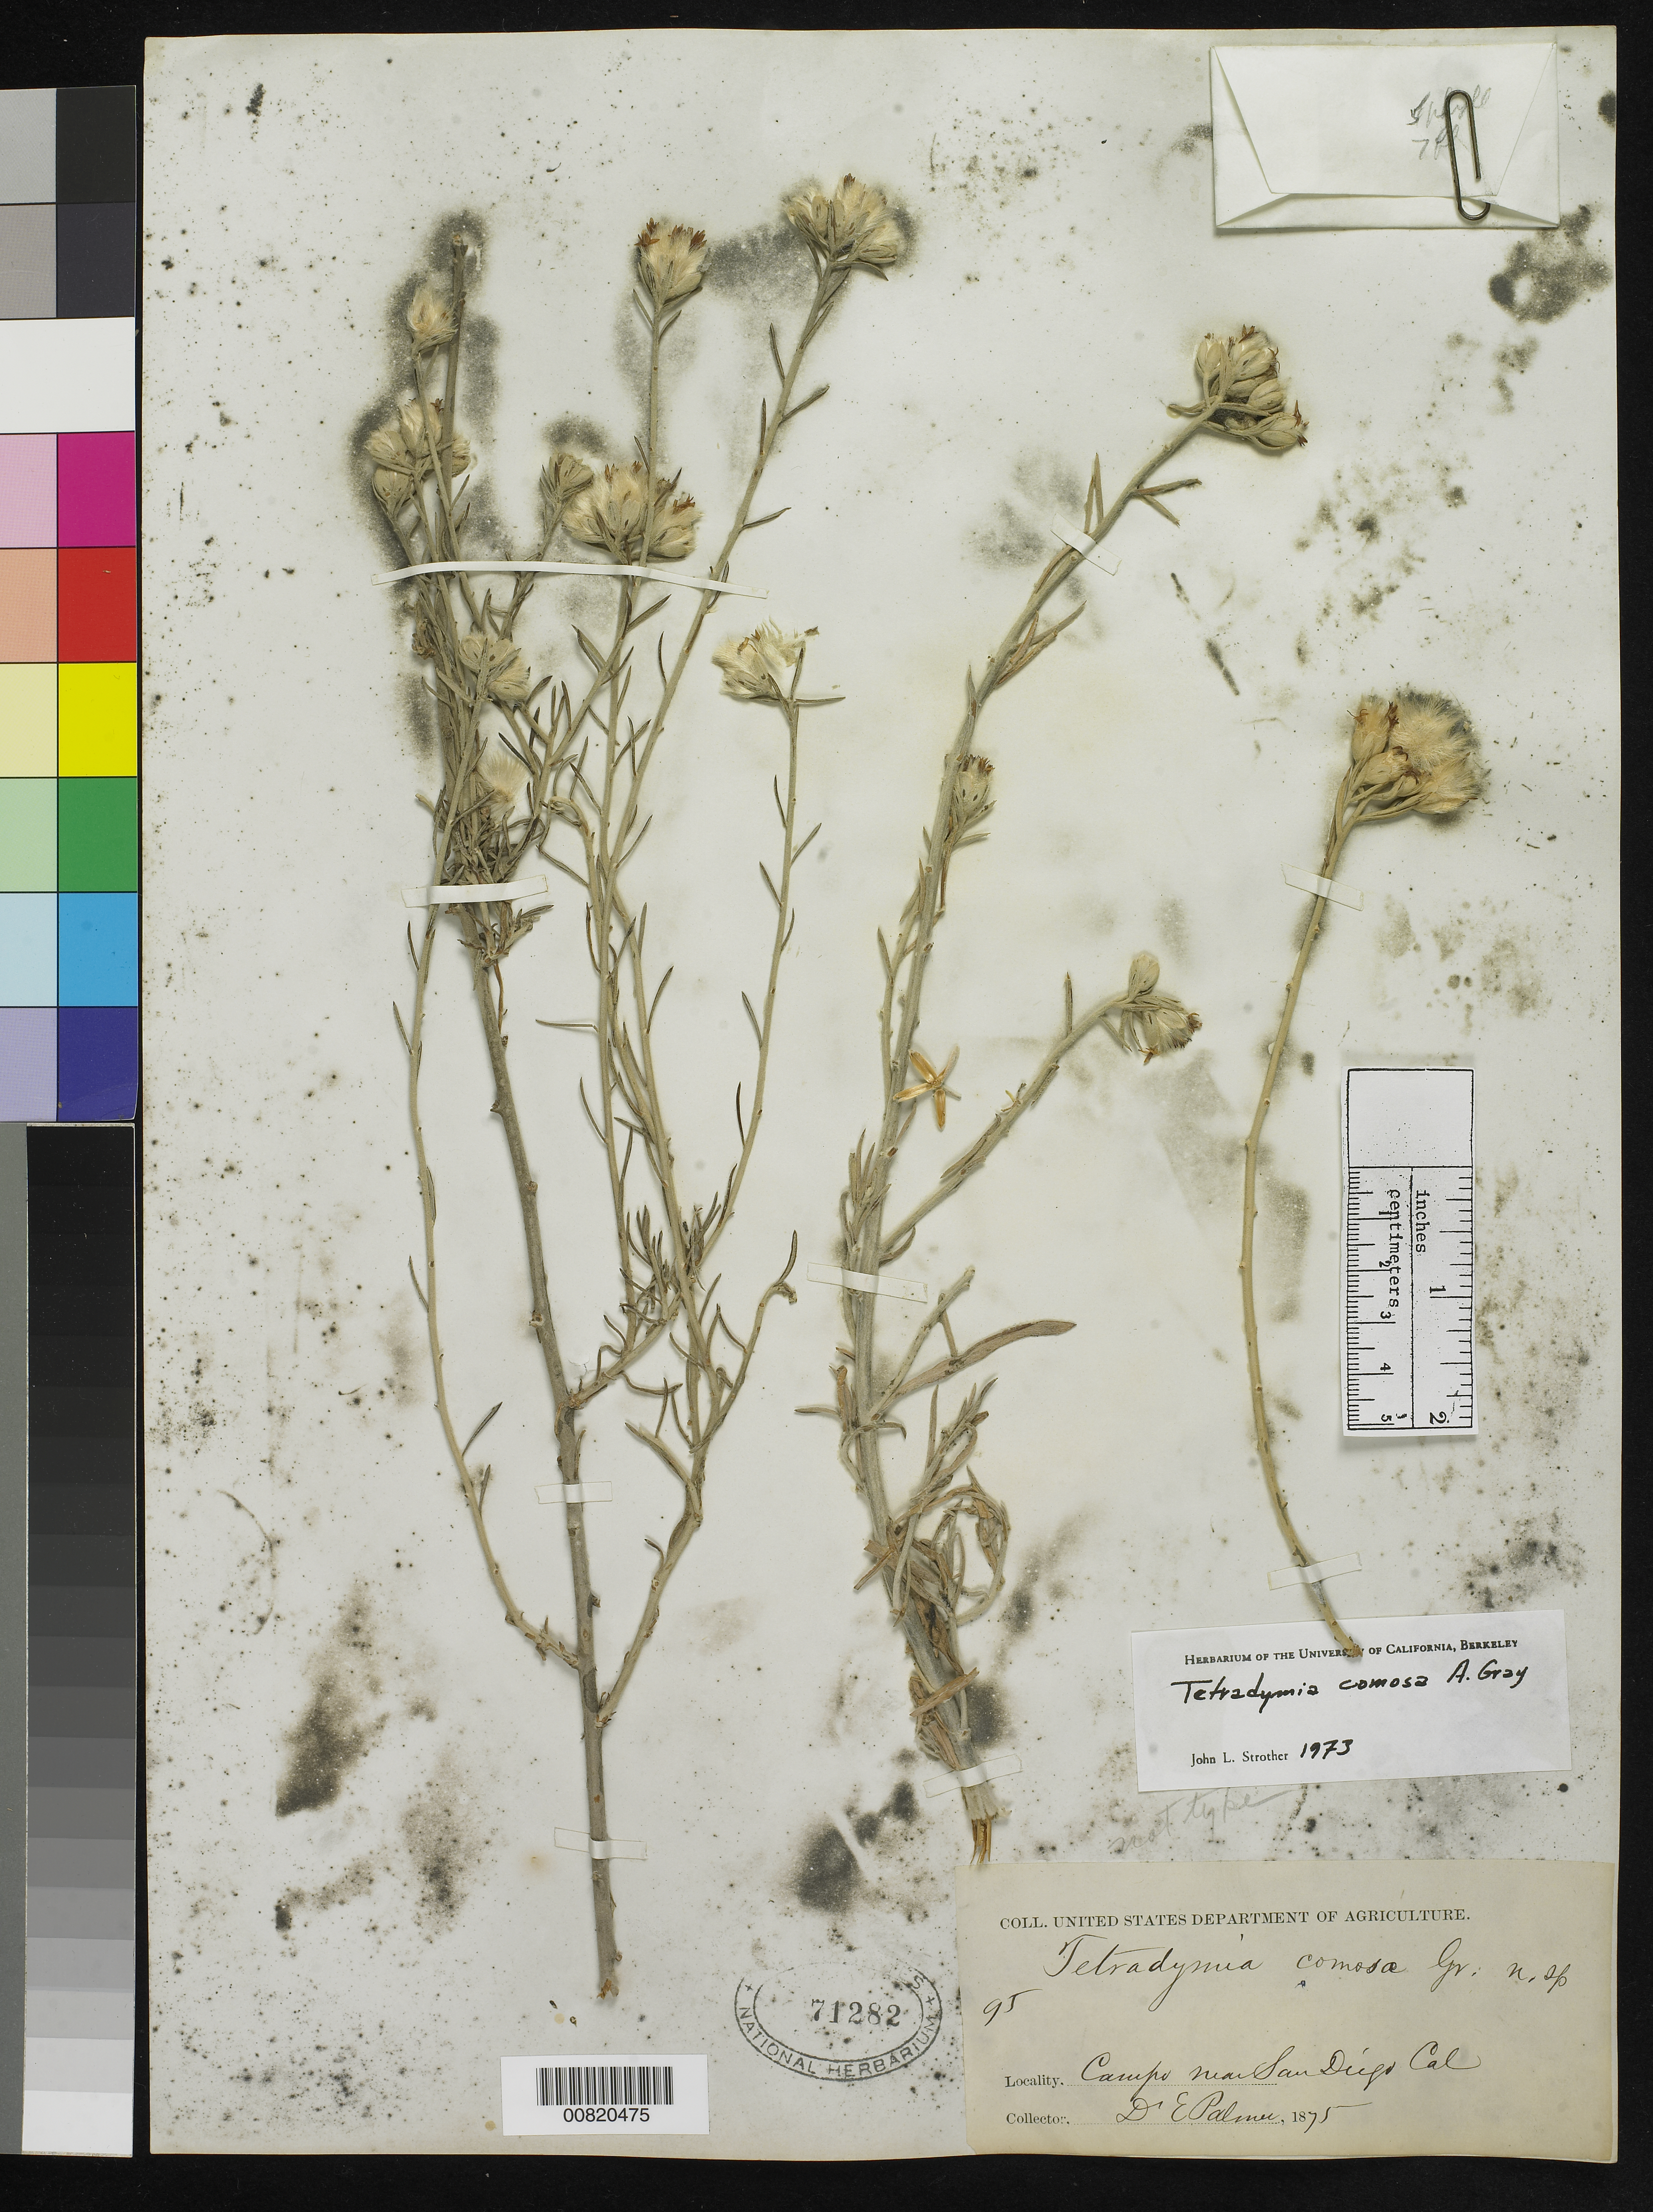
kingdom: Plantae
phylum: Tracheophyta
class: Magnoliopsida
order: Asterales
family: Asteraceae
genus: Tetradymia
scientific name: Tetradymia comosa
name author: A. Gray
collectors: E. Palmer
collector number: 95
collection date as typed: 1875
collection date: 1875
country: United States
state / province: California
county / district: San Diego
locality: Campo near San Diego, California.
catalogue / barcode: US 71282